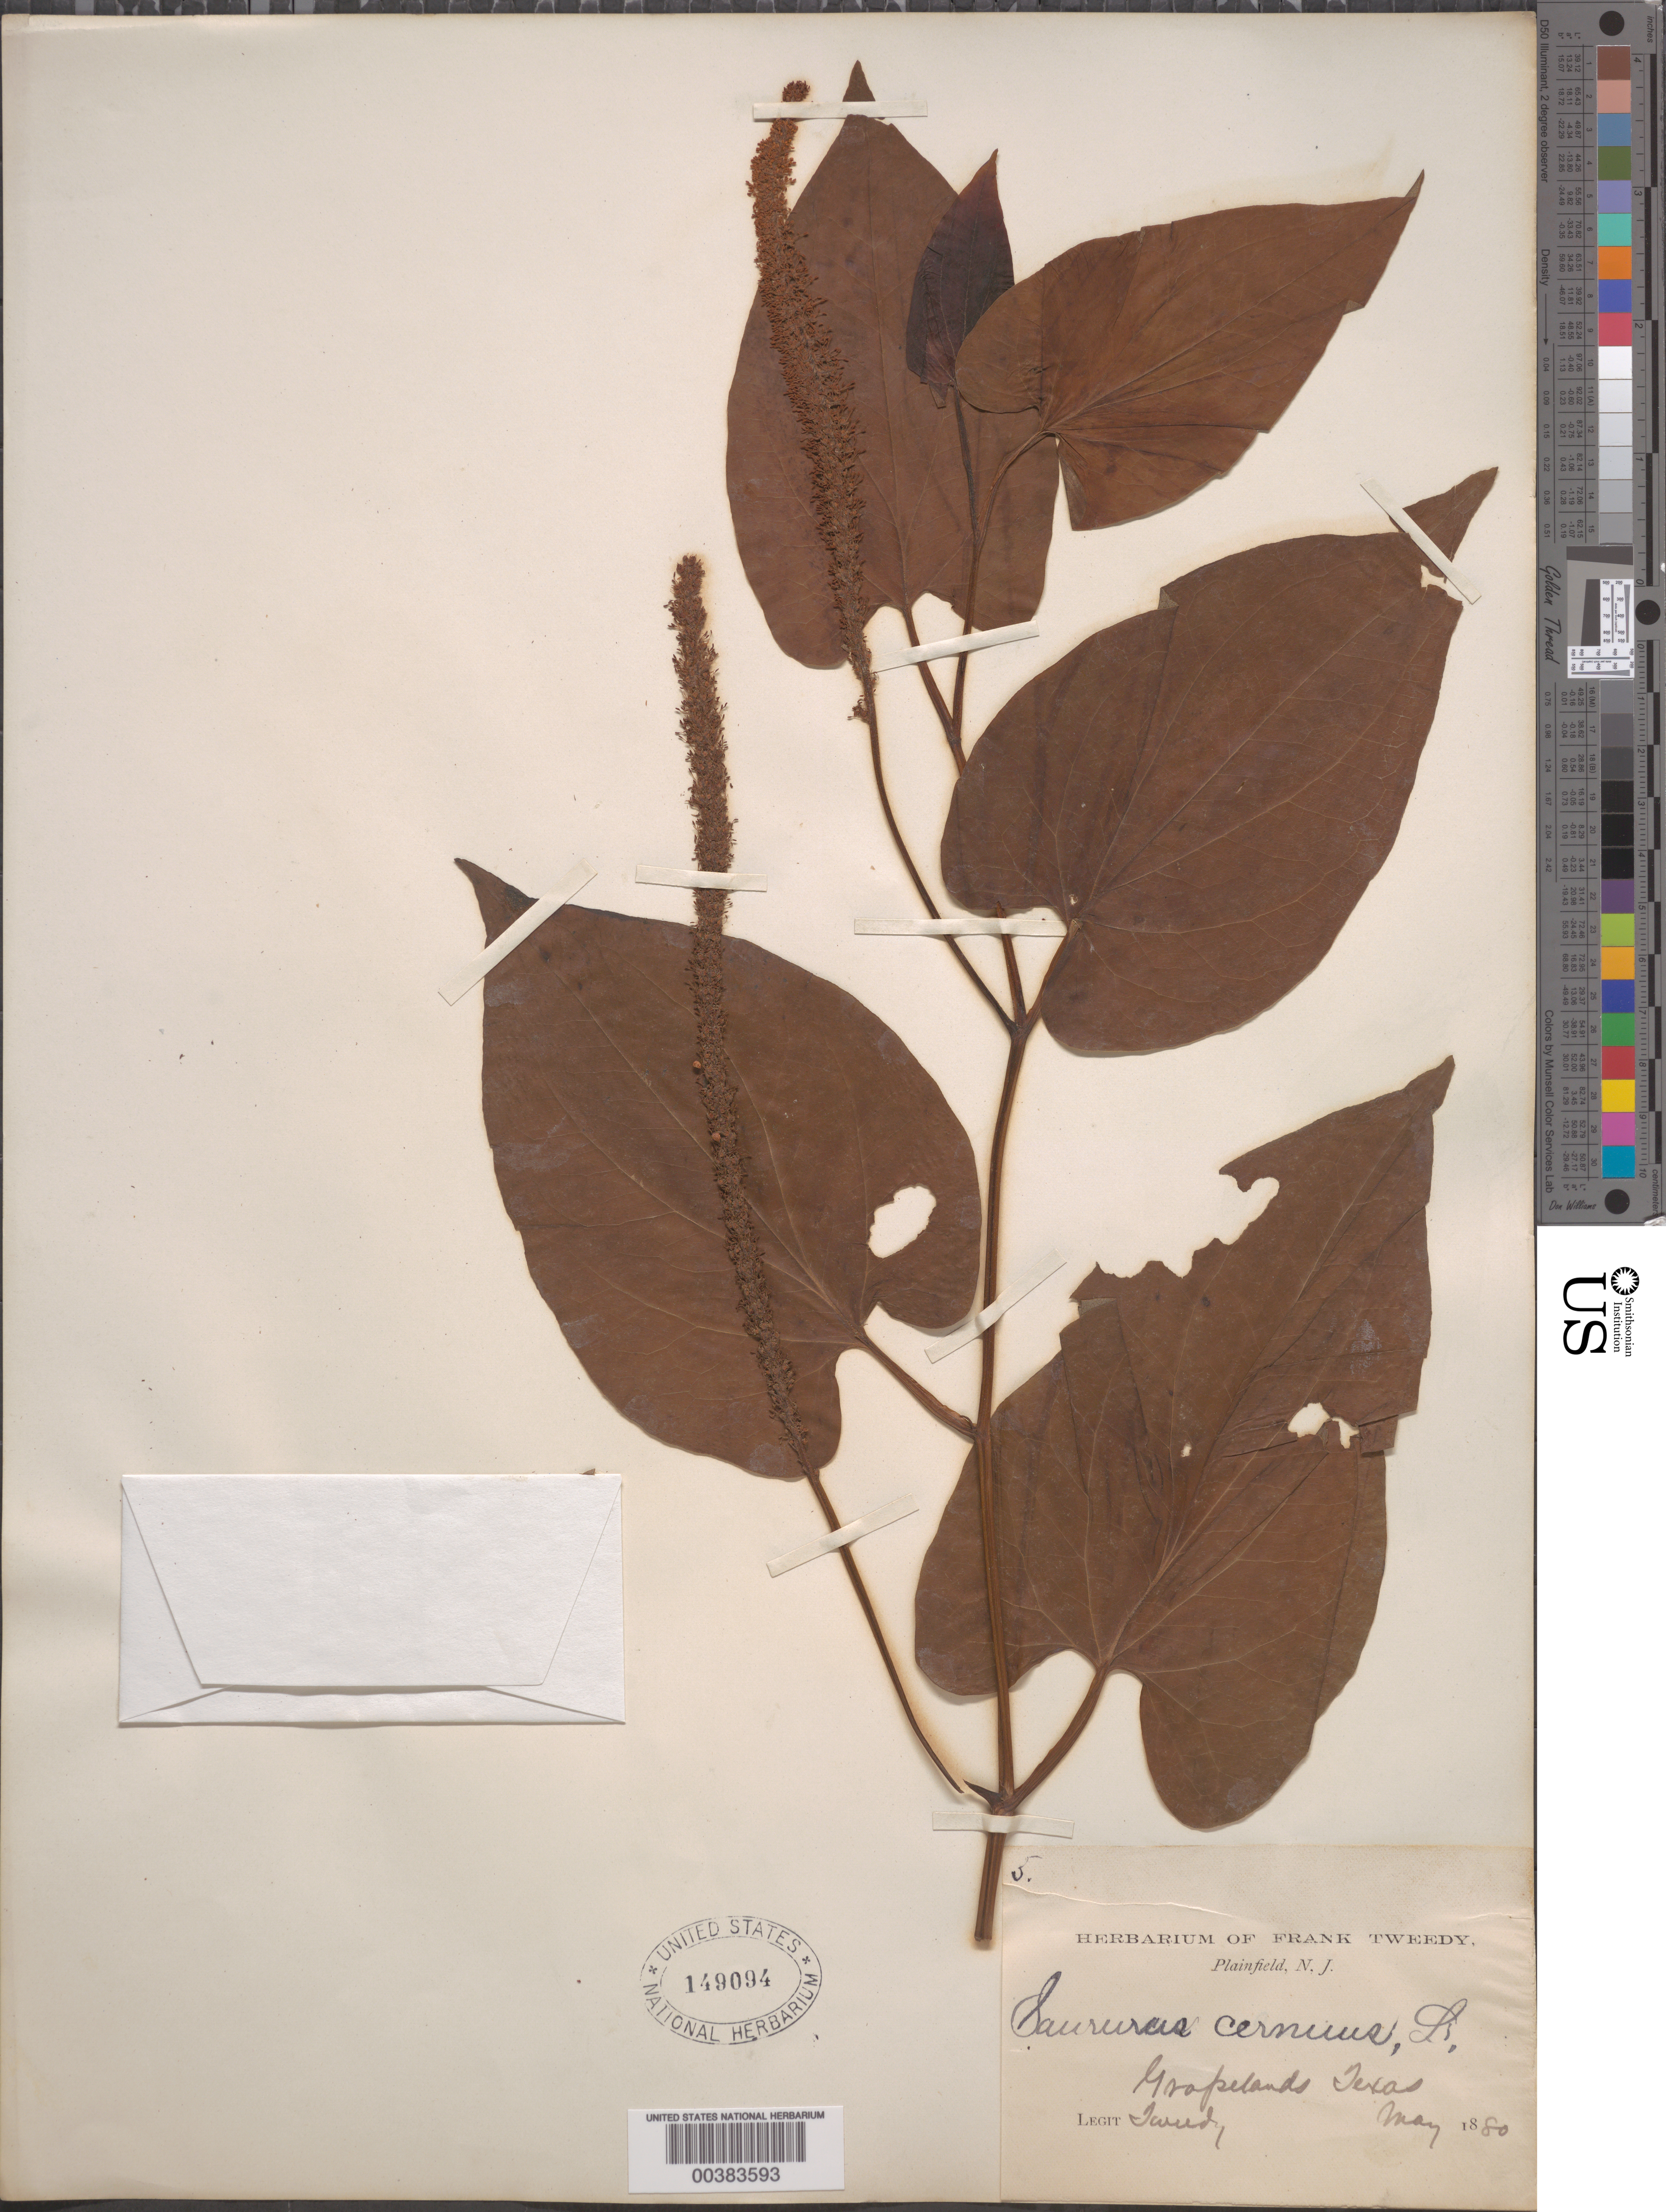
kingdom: Plantae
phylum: Tracheophyta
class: Magnoliopsida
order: Piperales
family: Saururaceae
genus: Saururus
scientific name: Saururus cernuus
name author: L.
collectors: F. Tweedy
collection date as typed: May 1880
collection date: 1880-05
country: United States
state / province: Texas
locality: Grapelands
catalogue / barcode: US 149094